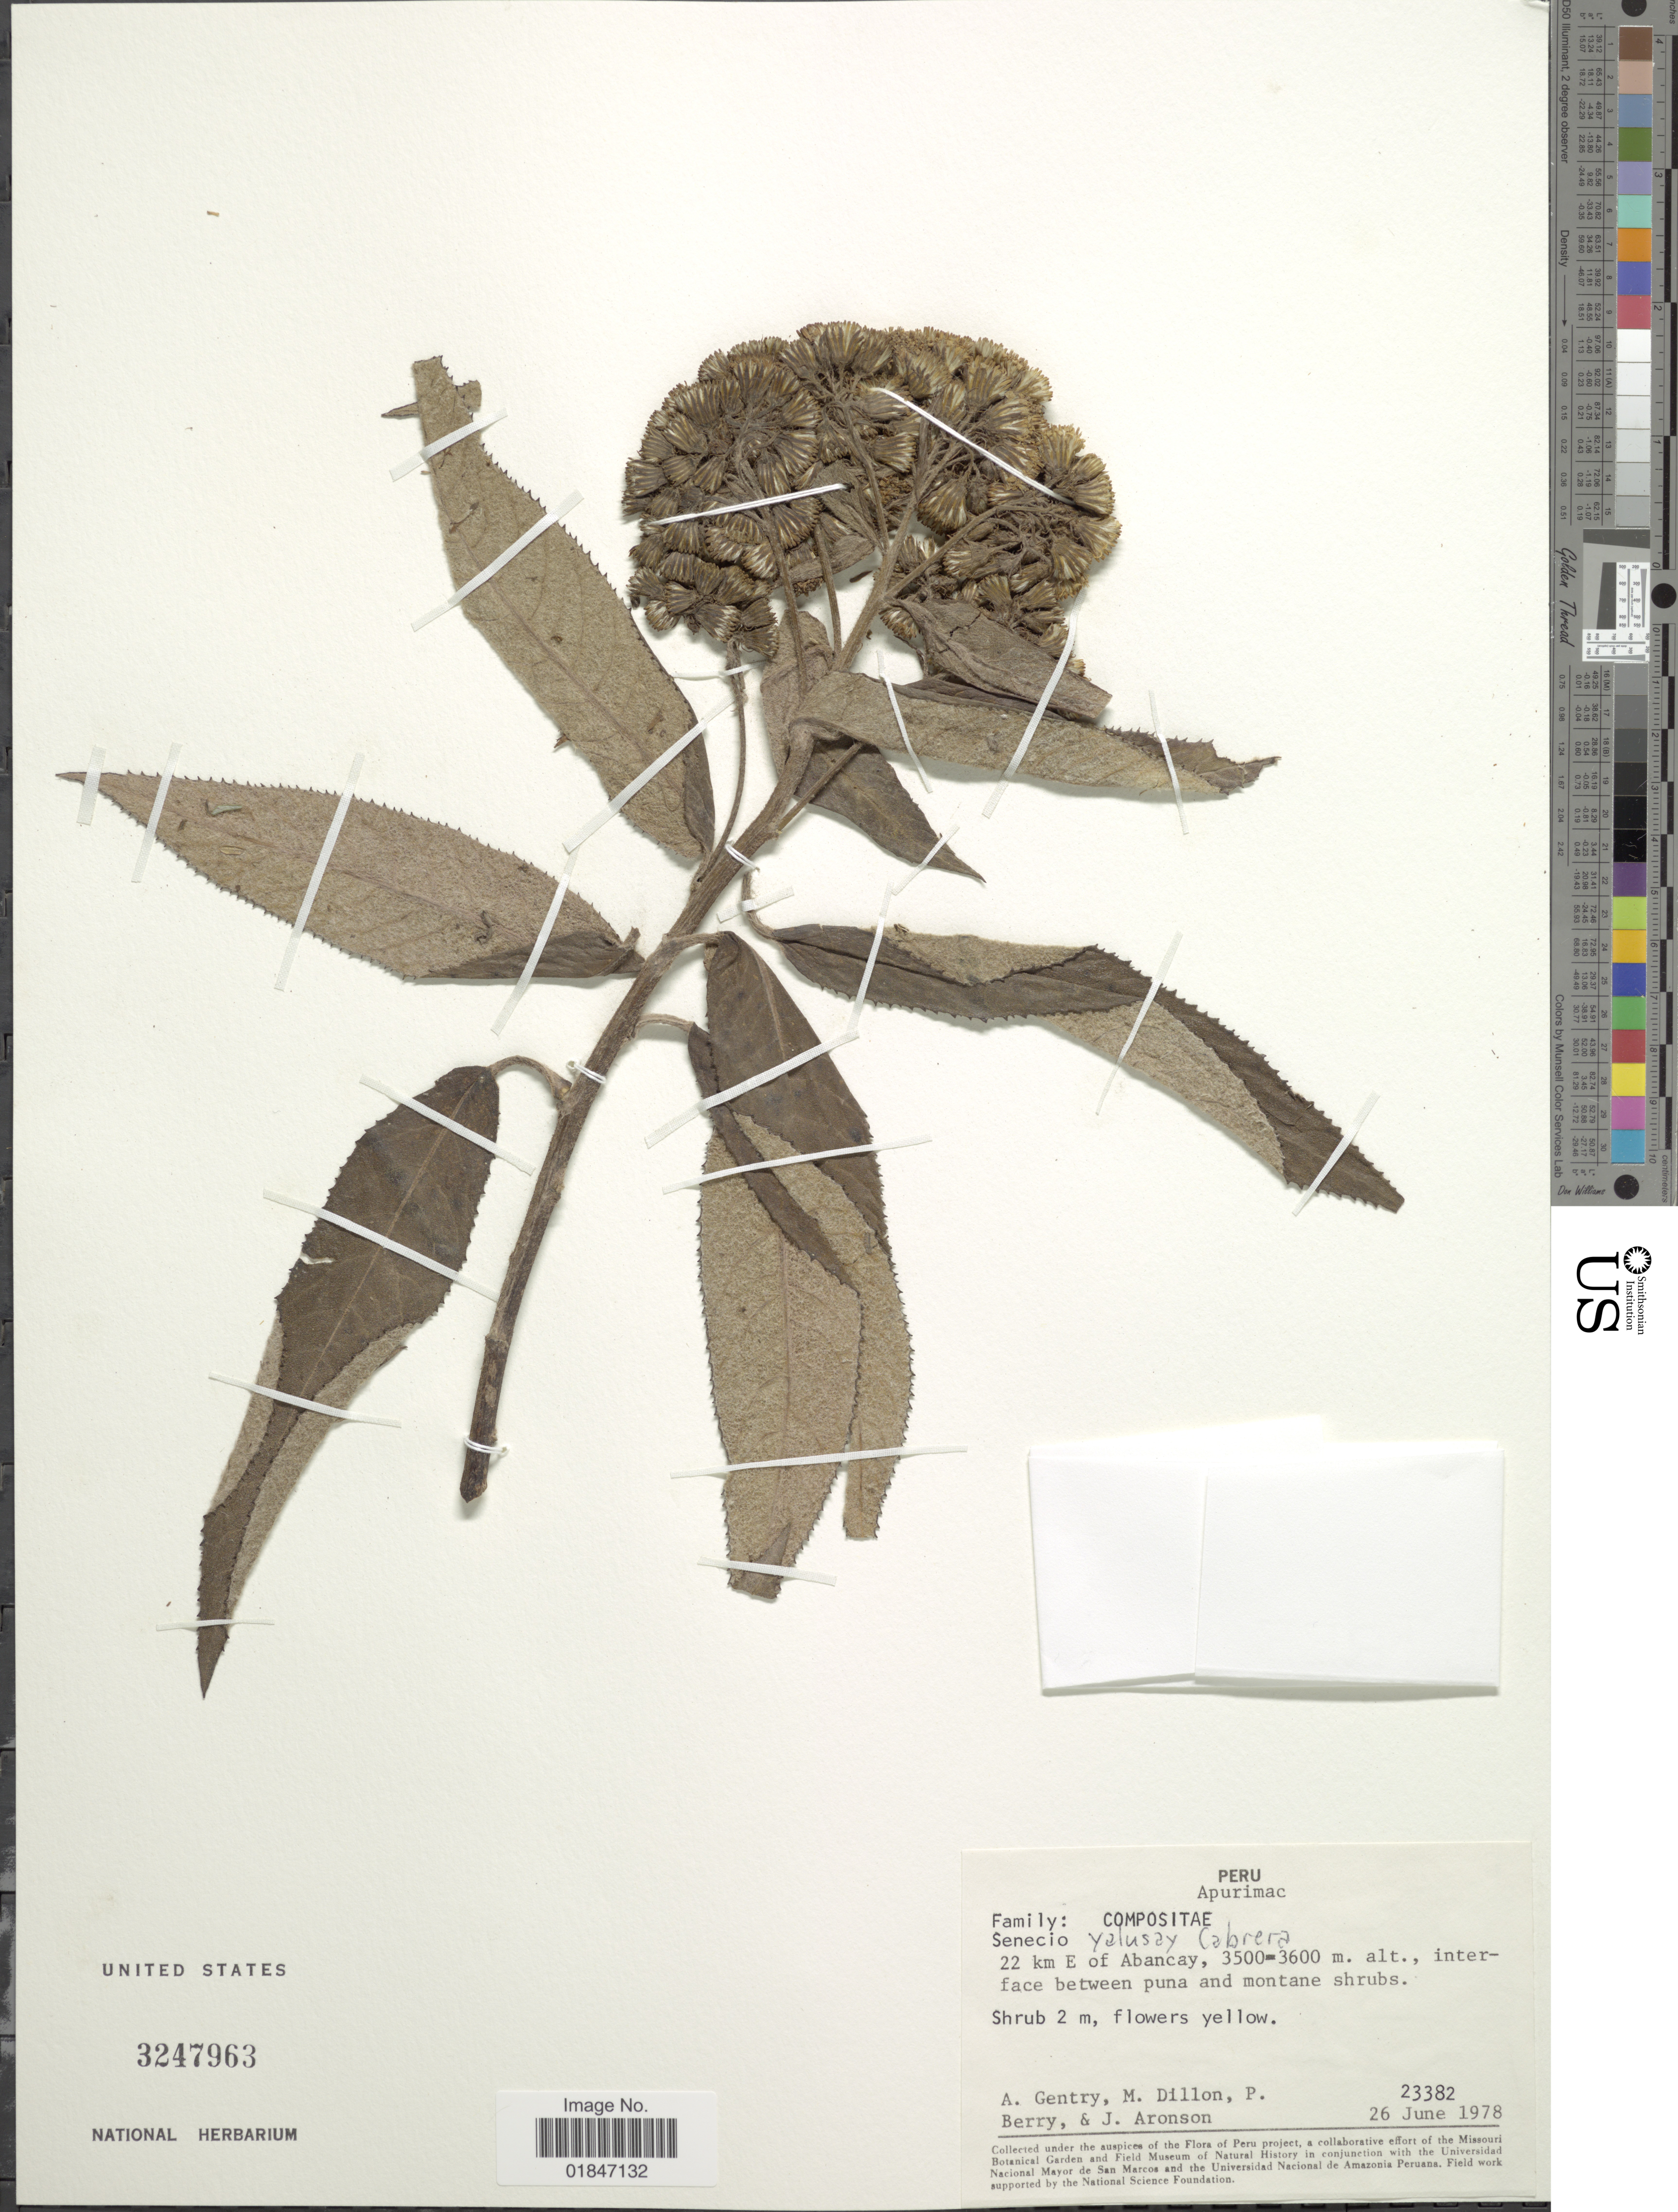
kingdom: Plantae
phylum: Tracheophyta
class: Magnoliopsida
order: Asterales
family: Asteraceae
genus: Dendrophorbium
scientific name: Dendrophorbium yalusay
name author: (Cabrera) C. Jeffrey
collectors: A. H. Gentry, M. O. Dillon, P. Berry & J. Aronson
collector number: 23382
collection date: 1978-06-26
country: Peru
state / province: Apurímac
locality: Peru, Apurimac. 22 km E of Abancay, interface between puna and montane shrubs.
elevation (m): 3500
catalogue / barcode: US 3247963